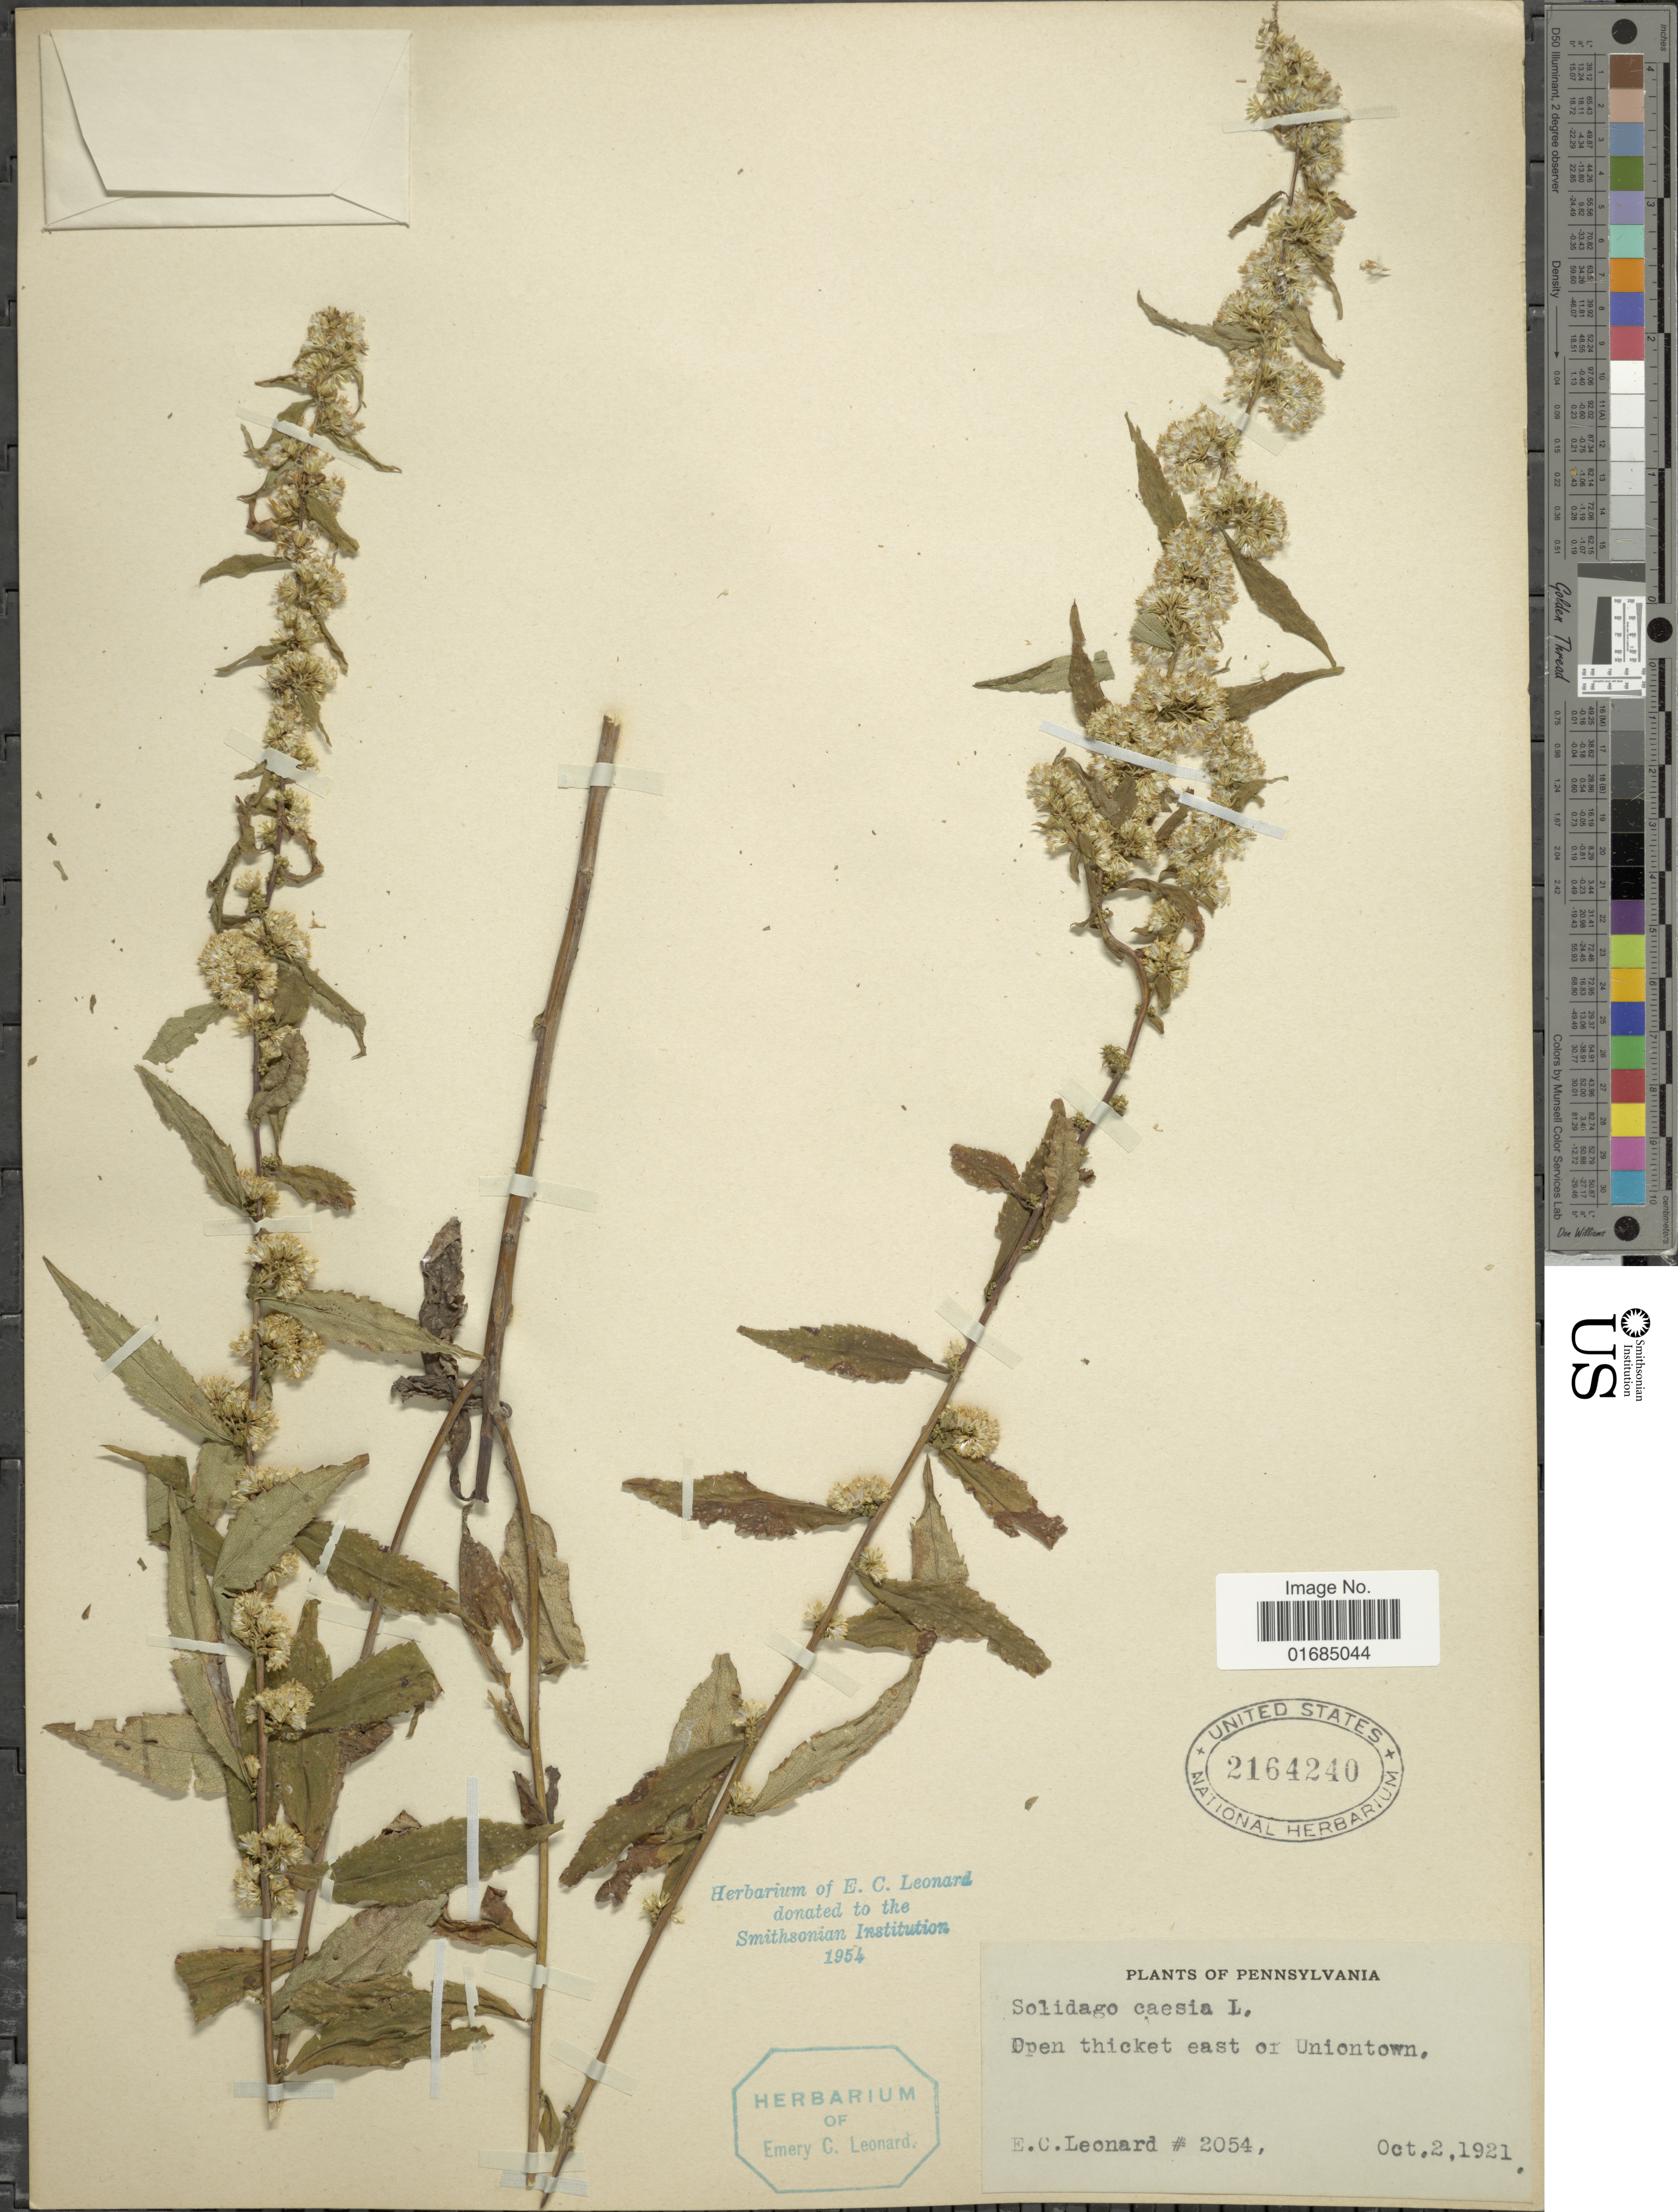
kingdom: Plantae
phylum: Tracheophyta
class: Magnoliopsida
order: Asterales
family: Asteraceae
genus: Solidago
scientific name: Solidago caesia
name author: L.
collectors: E. C. Leonard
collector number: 2054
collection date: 1921-10-02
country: United States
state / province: Pennsylvania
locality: Open thicket east of Uniontown.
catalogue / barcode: US 2164240